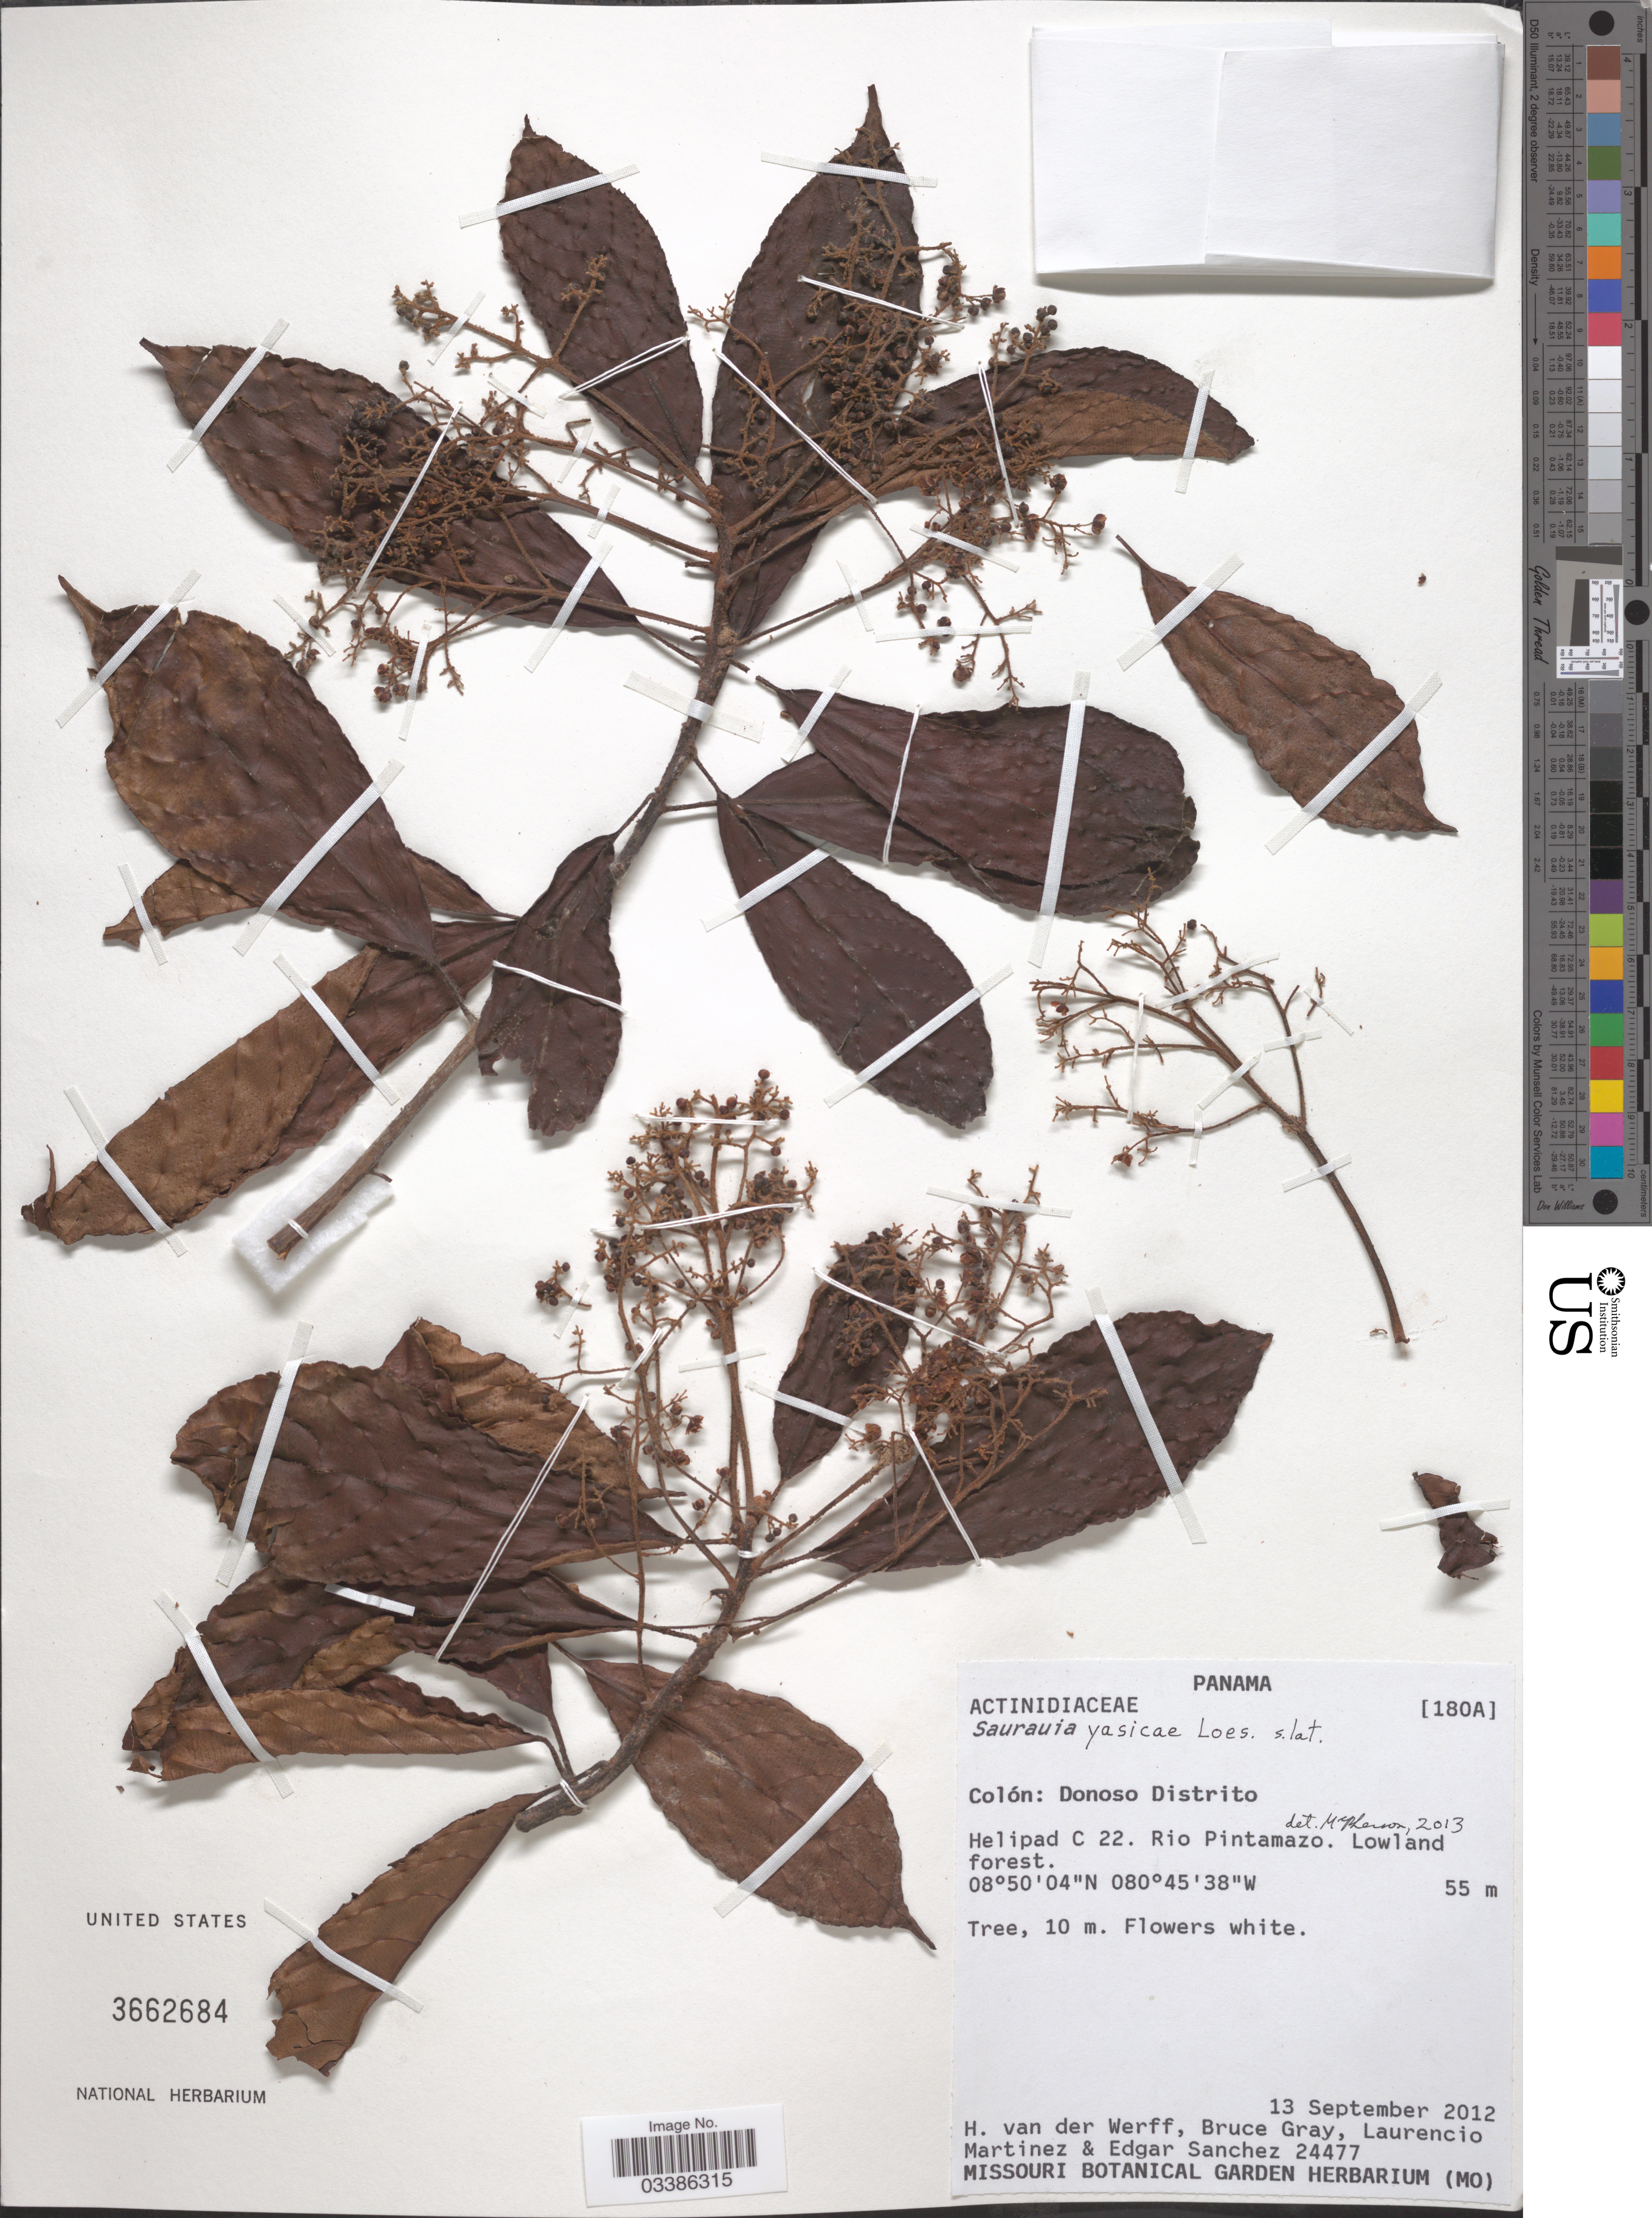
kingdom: Plantae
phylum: Tracheophyta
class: Magnoliopsida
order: Ericales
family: Actinidiaceae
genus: Saurauia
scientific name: Saurauia yasicae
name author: Loes.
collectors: H. van der Werff, B. Gray, L. Martinez & E. Sanchez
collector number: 24477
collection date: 2012-09-13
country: Panama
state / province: Colón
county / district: Donoso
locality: Donoso Distrito. Helipad C 22. Rio Pintamazo.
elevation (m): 55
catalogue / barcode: US 3662684